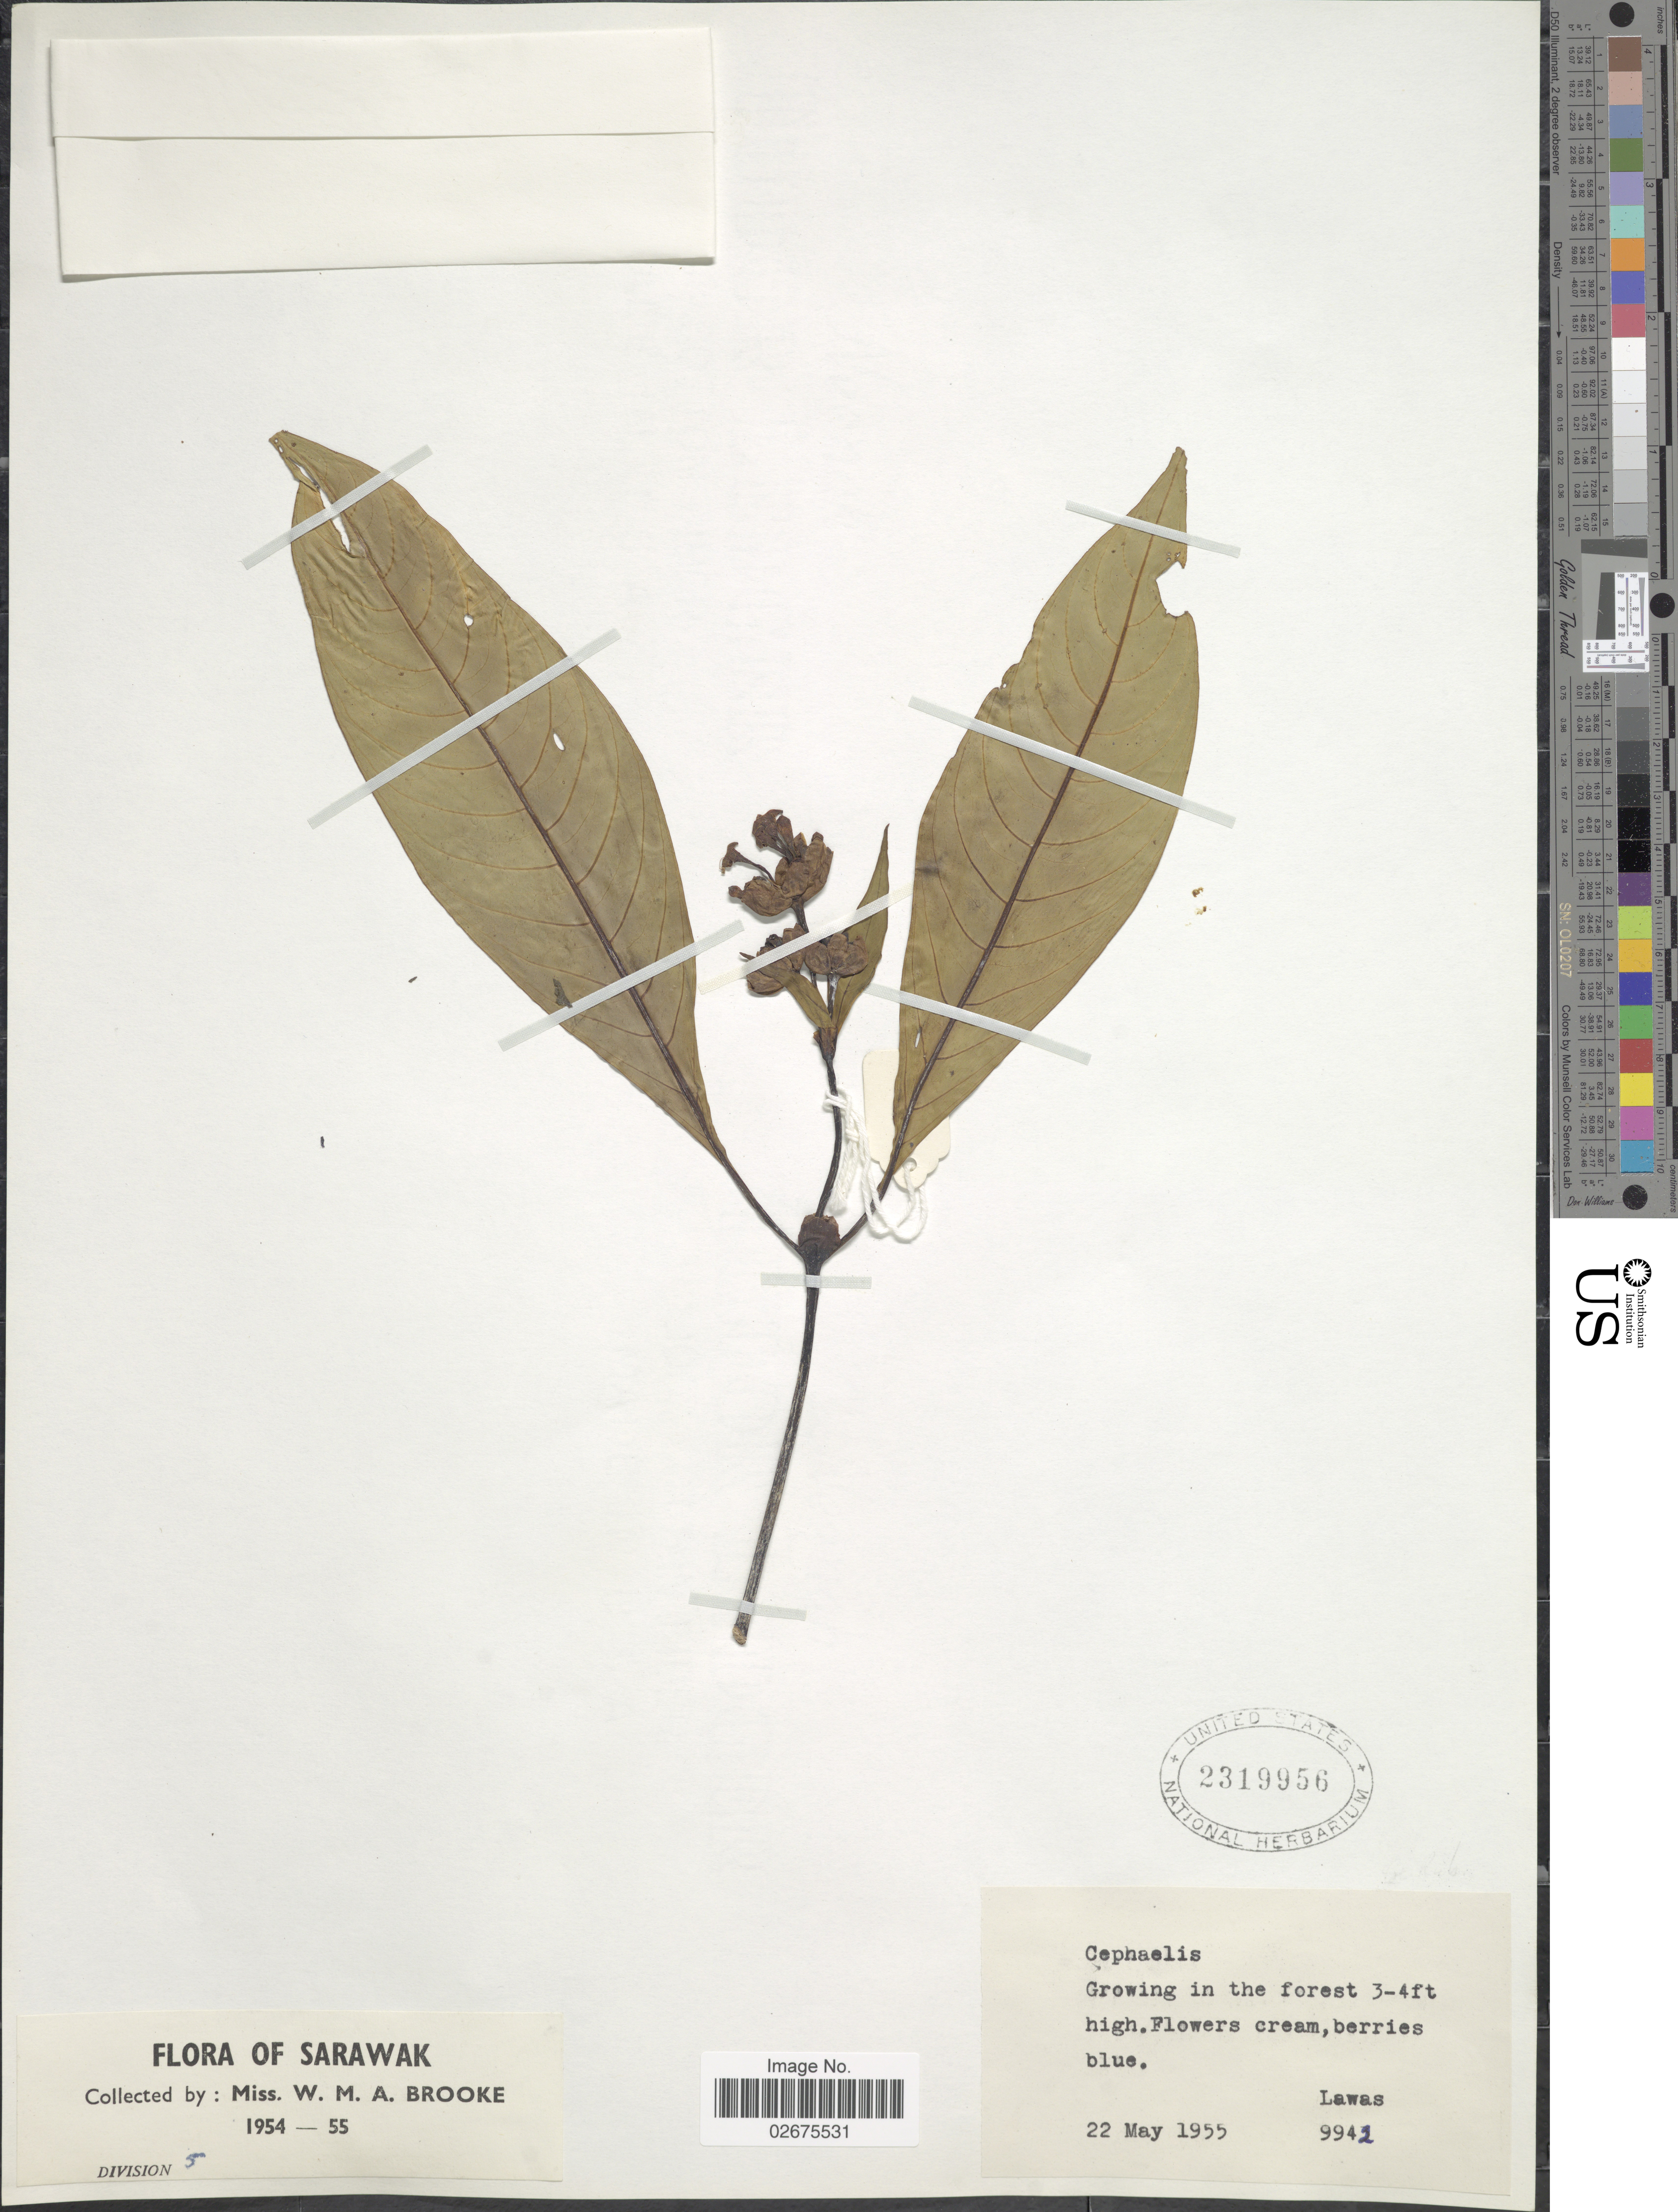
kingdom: Plantae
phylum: Tracheophyta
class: Magnoliopsida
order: Gentianales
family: Rubiaceae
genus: Cephaelis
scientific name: Cephaelis sp.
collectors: W. Brooke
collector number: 9942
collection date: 1955-05-22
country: Malaysia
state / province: Sarawak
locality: Lawas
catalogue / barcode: US 2319956